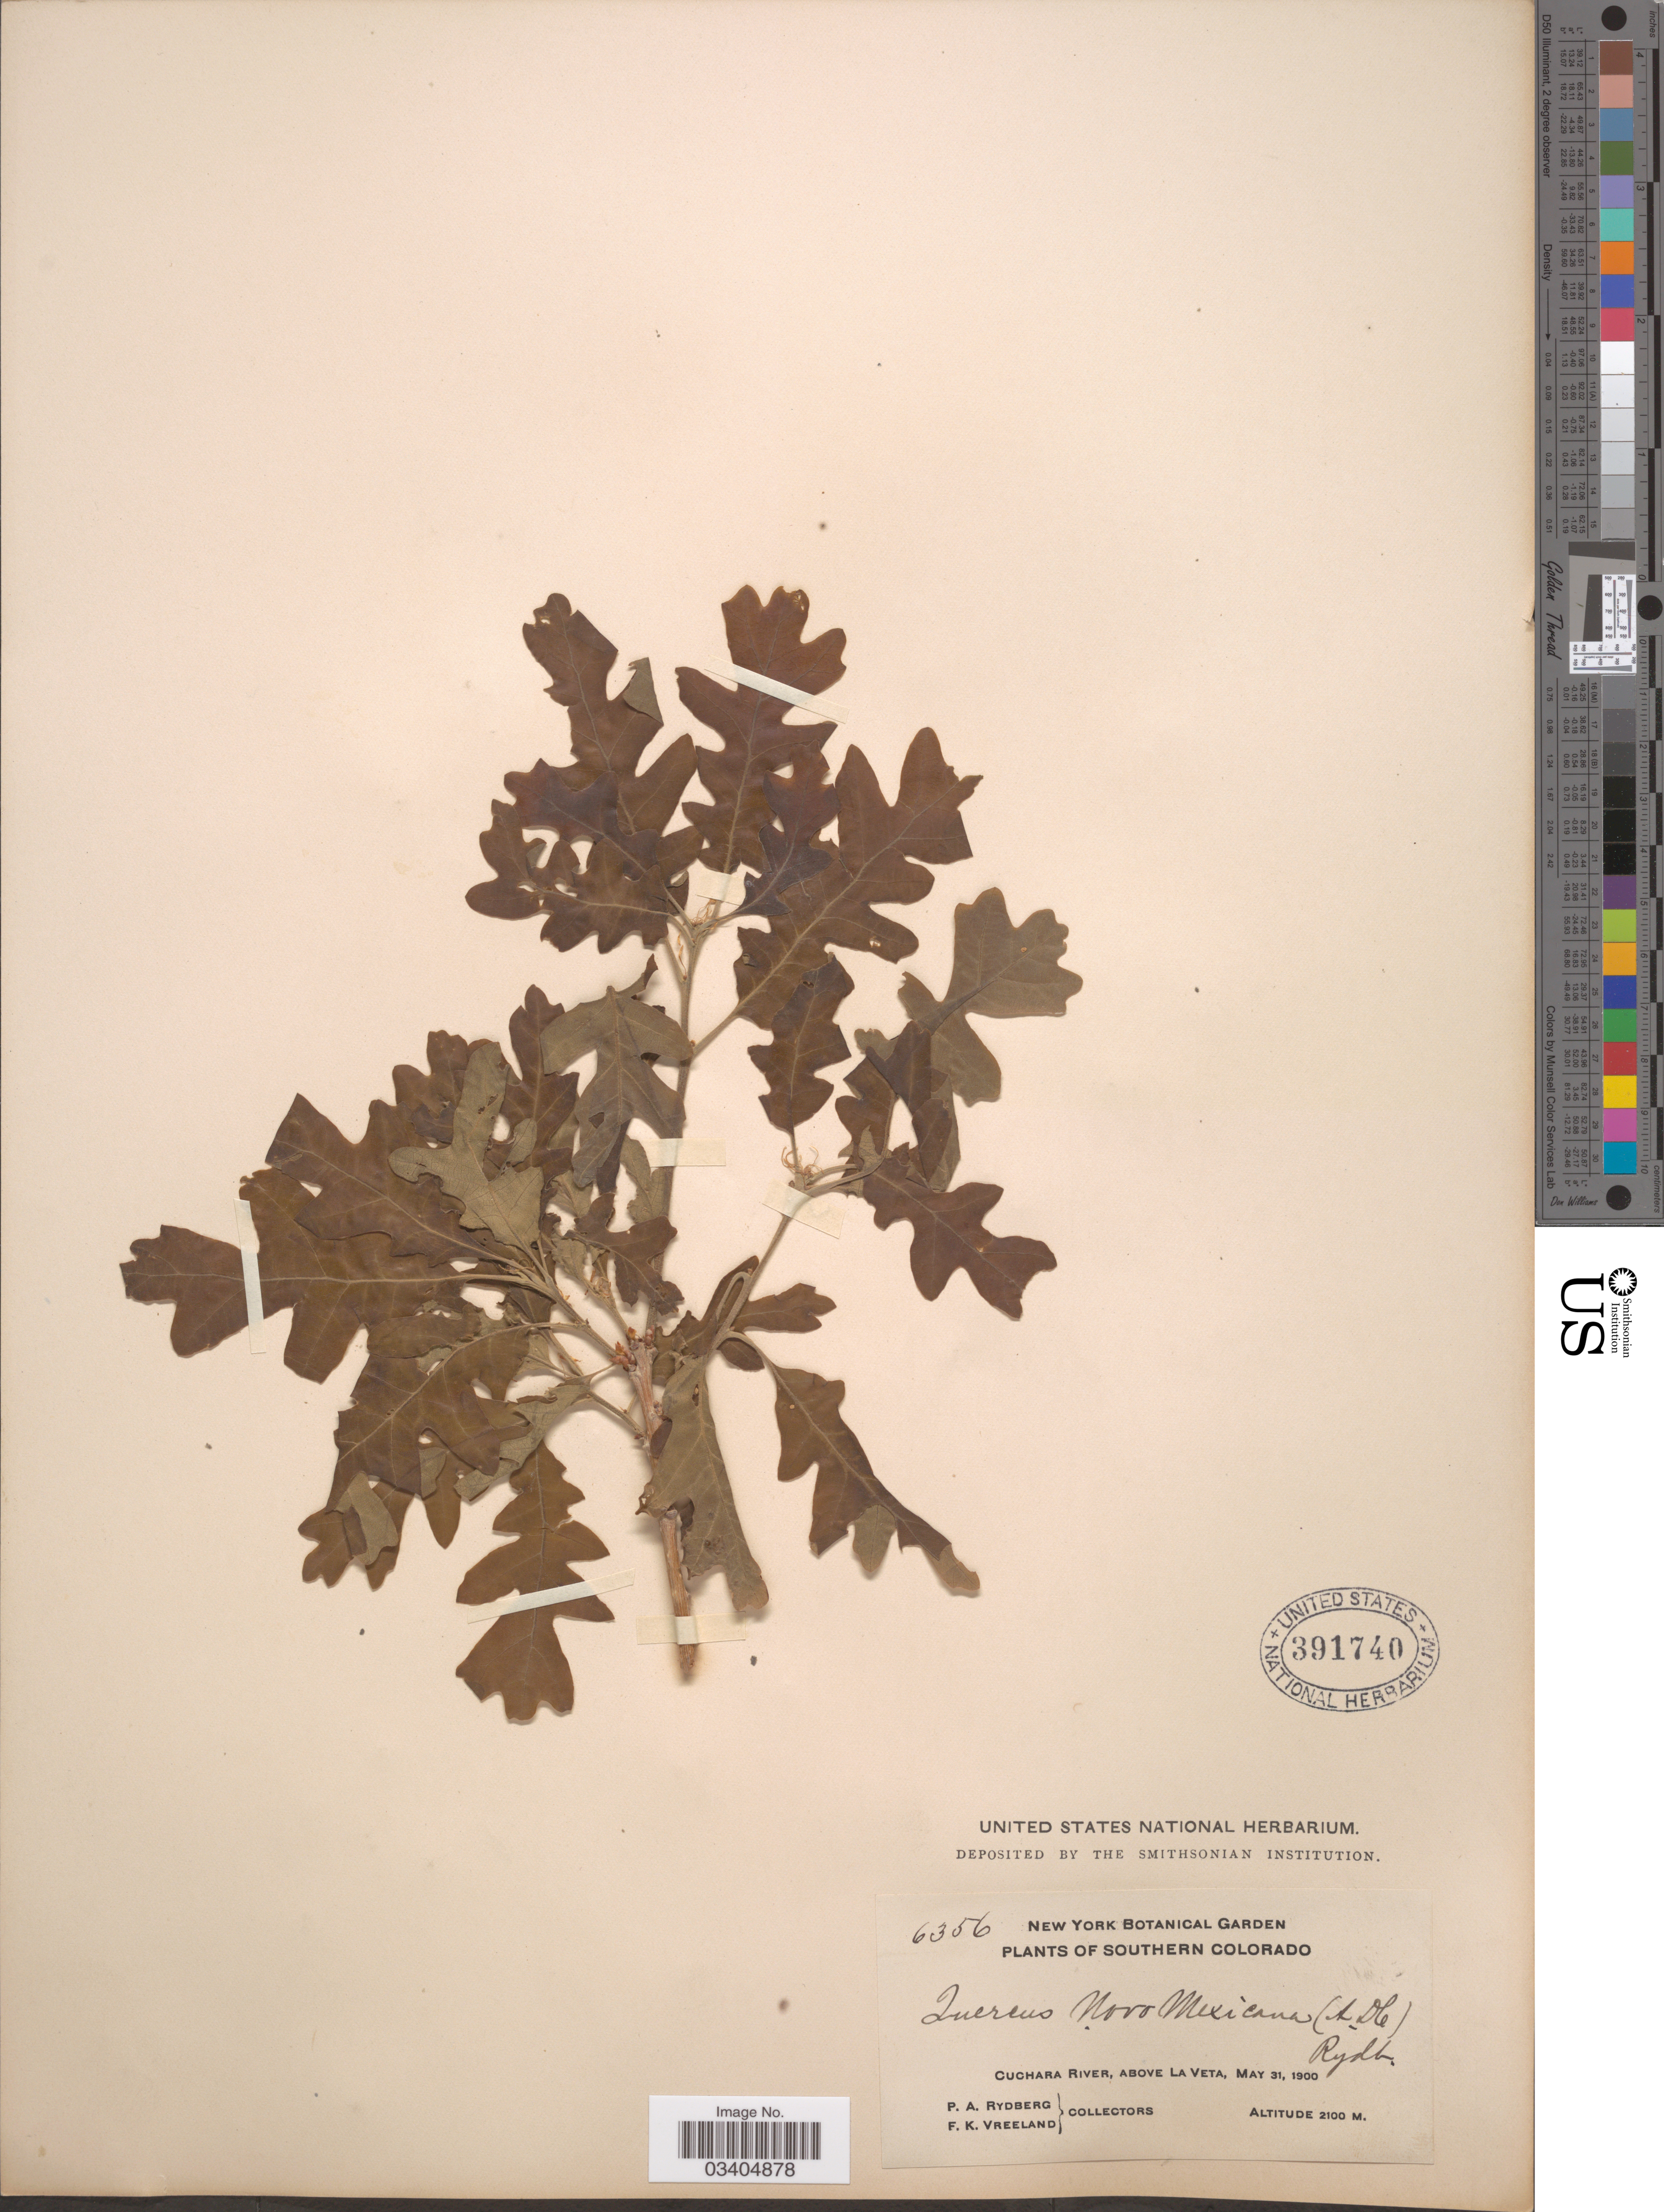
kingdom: Plantae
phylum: Tracheophyta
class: Magnoliopsida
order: Fagales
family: Fagaceae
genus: Quercus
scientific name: Quercus gambelii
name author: Nutt.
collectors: P. A. Rydberg & F. Vreeland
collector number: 6356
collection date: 1900-05-31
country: United States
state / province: Colorado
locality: Southern Colorado. Cuchara River, above La Veta.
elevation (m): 2100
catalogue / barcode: US 391740